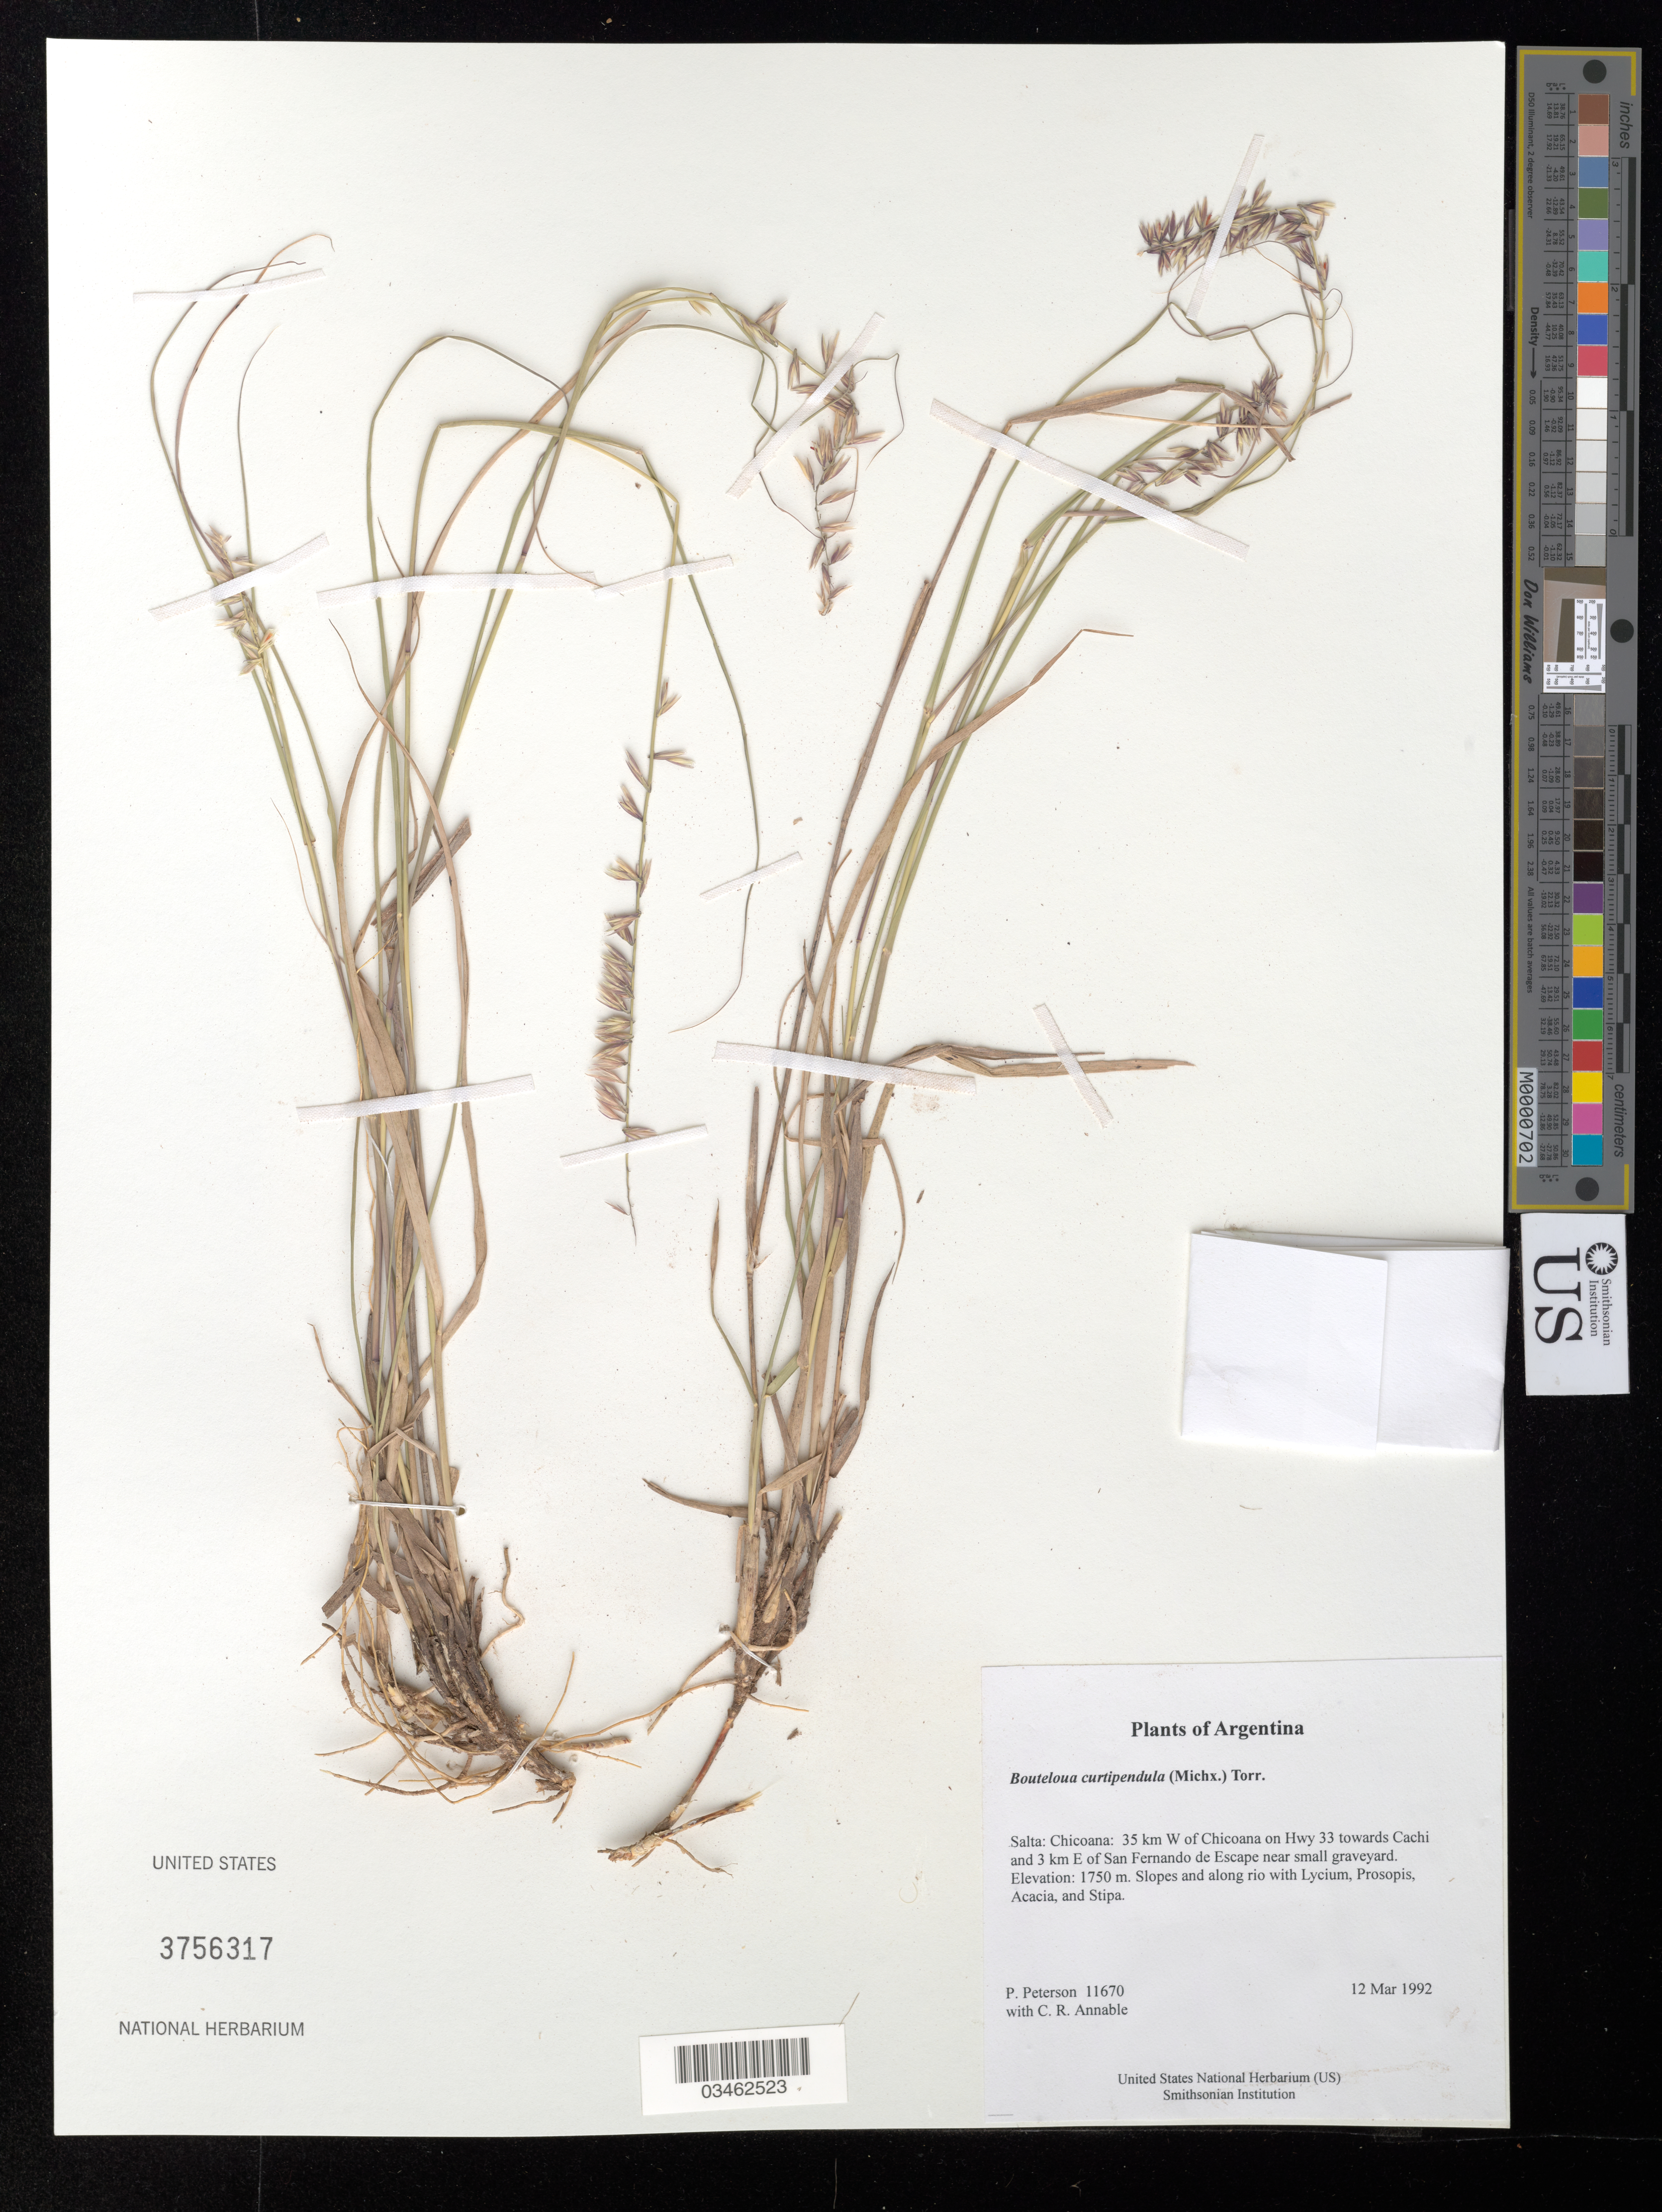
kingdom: Plantae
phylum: Tracheophyta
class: Liliopsida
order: Poales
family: Poaceae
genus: Bouteloua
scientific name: Bouteloua curtipendula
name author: (Michx.) Torr.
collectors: P. M. Peterson & C. R. Annable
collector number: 11670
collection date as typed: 12 Mar 1992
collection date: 1992-03-12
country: Argentina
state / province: Salta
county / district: Chicoana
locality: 35 km W of Chicoana on Hwy 33 towards Cachi and 3 km E of San Fernando de Escape near small graveyard.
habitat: Slopes and along rio with Lycium, Prosopis, Acacia, and Stipa.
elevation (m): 1750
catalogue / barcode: US 3756317